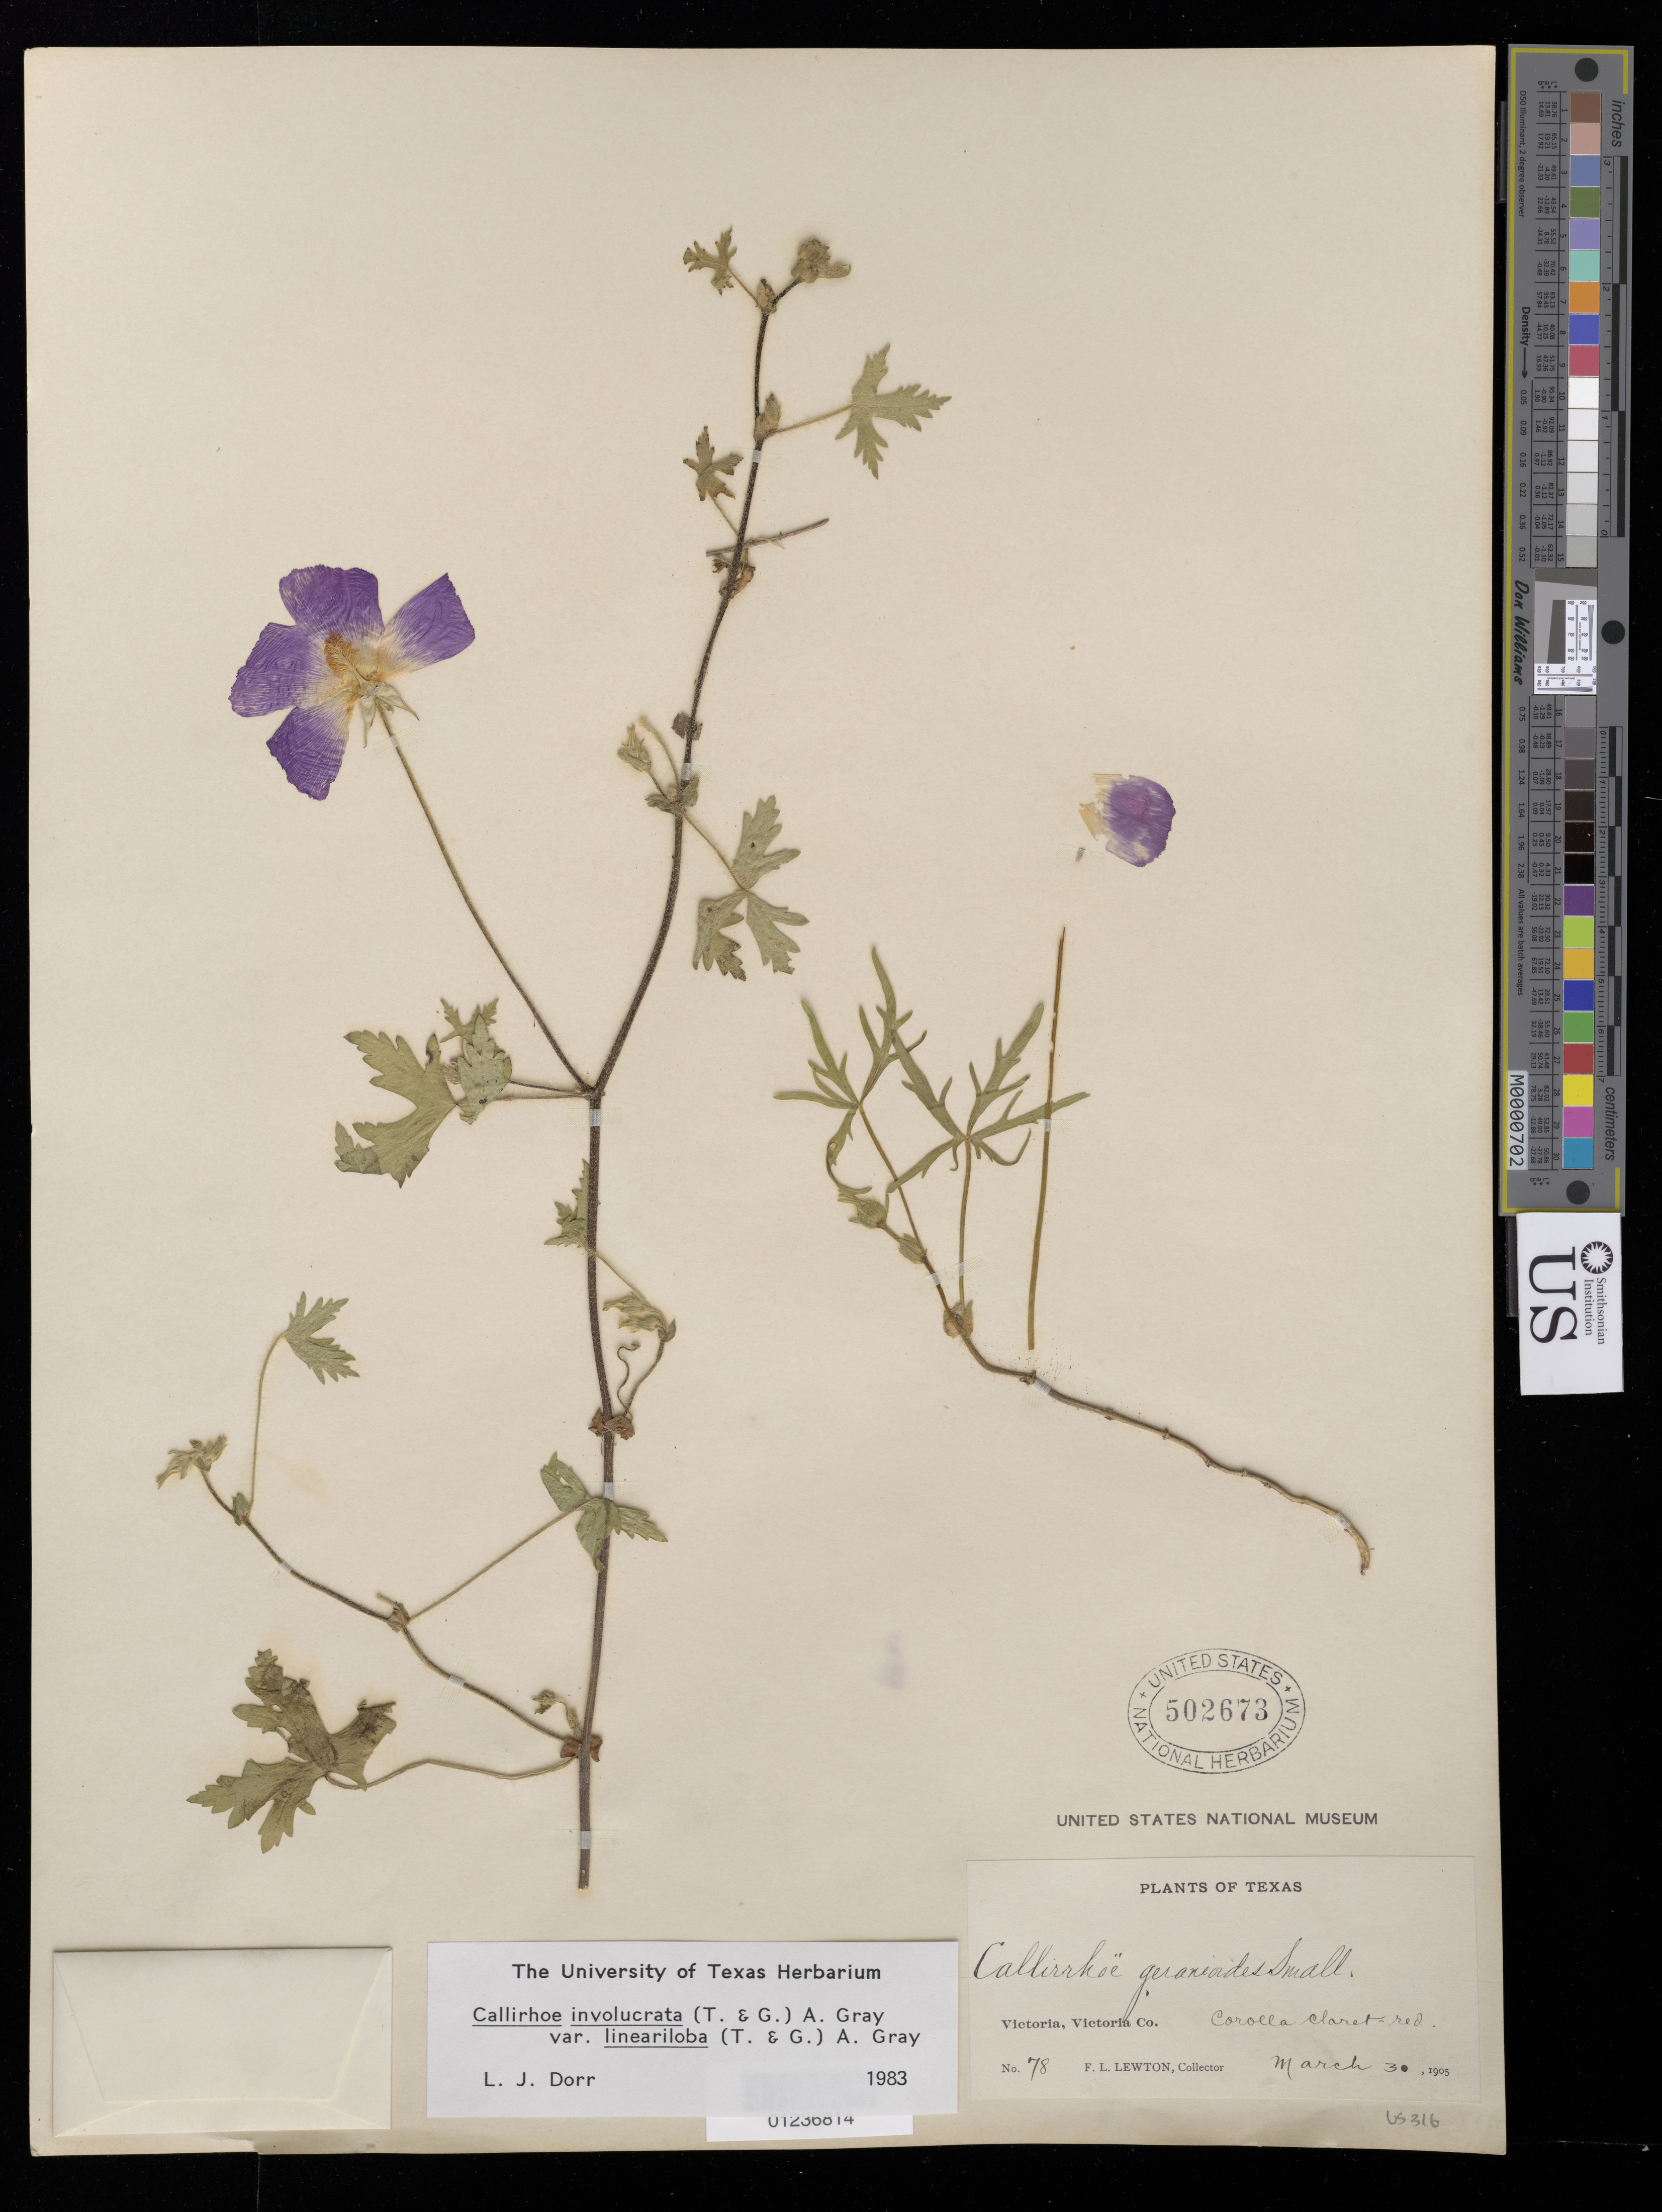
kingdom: Plantae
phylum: Tracheophyta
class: Magnoliopsida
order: Malvales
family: Malvaceae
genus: Callirhoe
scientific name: Callirhoe involucrata var. lineariloba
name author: (Torr. & A. Gray) A. Gray ex S. Watson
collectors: F. L. Lewton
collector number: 78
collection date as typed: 30 Mar 1905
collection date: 1905-03-30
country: United States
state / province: Texas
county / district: Victoria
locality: Victoria.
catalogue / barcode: US 502673